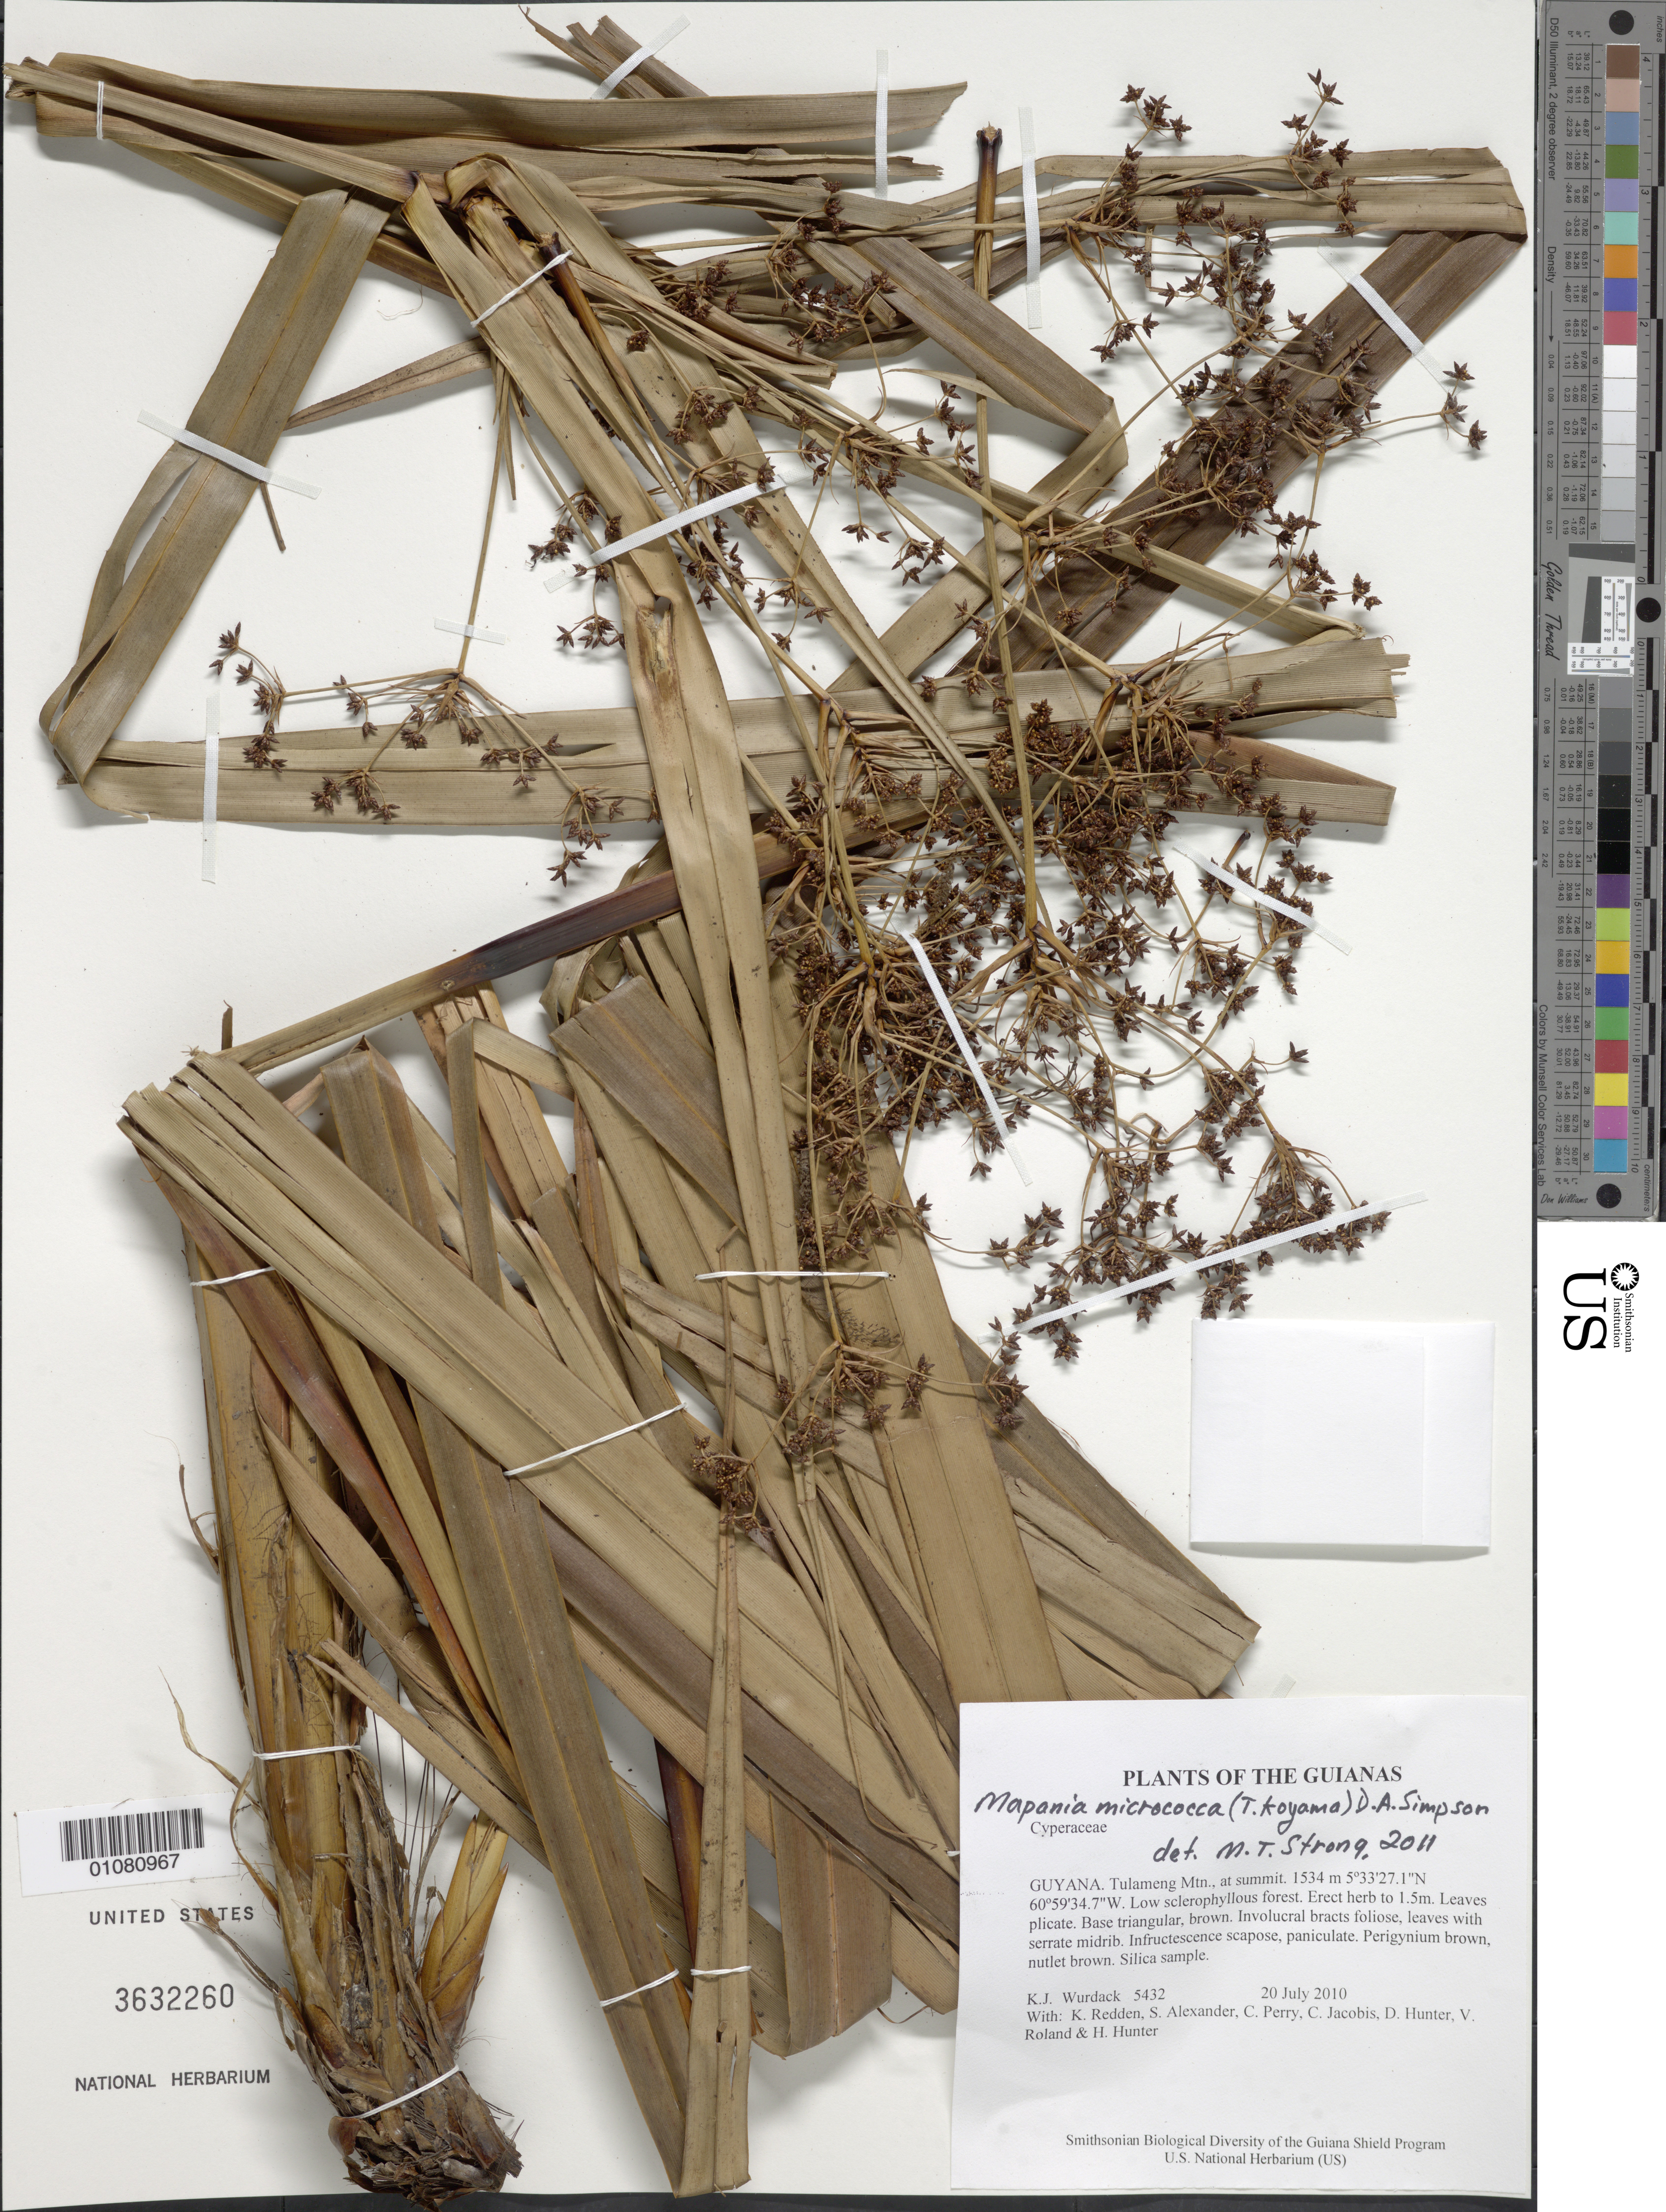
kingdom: Plantae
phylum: Tracheophyta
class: Liliopsida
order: Poales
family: Cyperaceae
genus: Mapania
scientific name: Mapania micrococca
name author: (T. Koyama) D.A. Simpson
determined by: Strong, M. T., (US), Smithsonian Institution - National Museum of Natural History (UNITED STATES)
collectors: K. Wurdack, K. M. Redden, S. N. Alexander, C. Perry, C. Jacobis, D. Hunter, V. Roland & H. Hunter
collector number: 5432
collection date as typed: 20 July 2010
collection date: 2010-07-20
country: Guyana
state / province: Cuyuni-Mazaruni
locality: Tulameng Mtn., at summit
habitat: Low sclerophyllous forest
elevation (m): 1534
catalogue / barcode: US 3632260